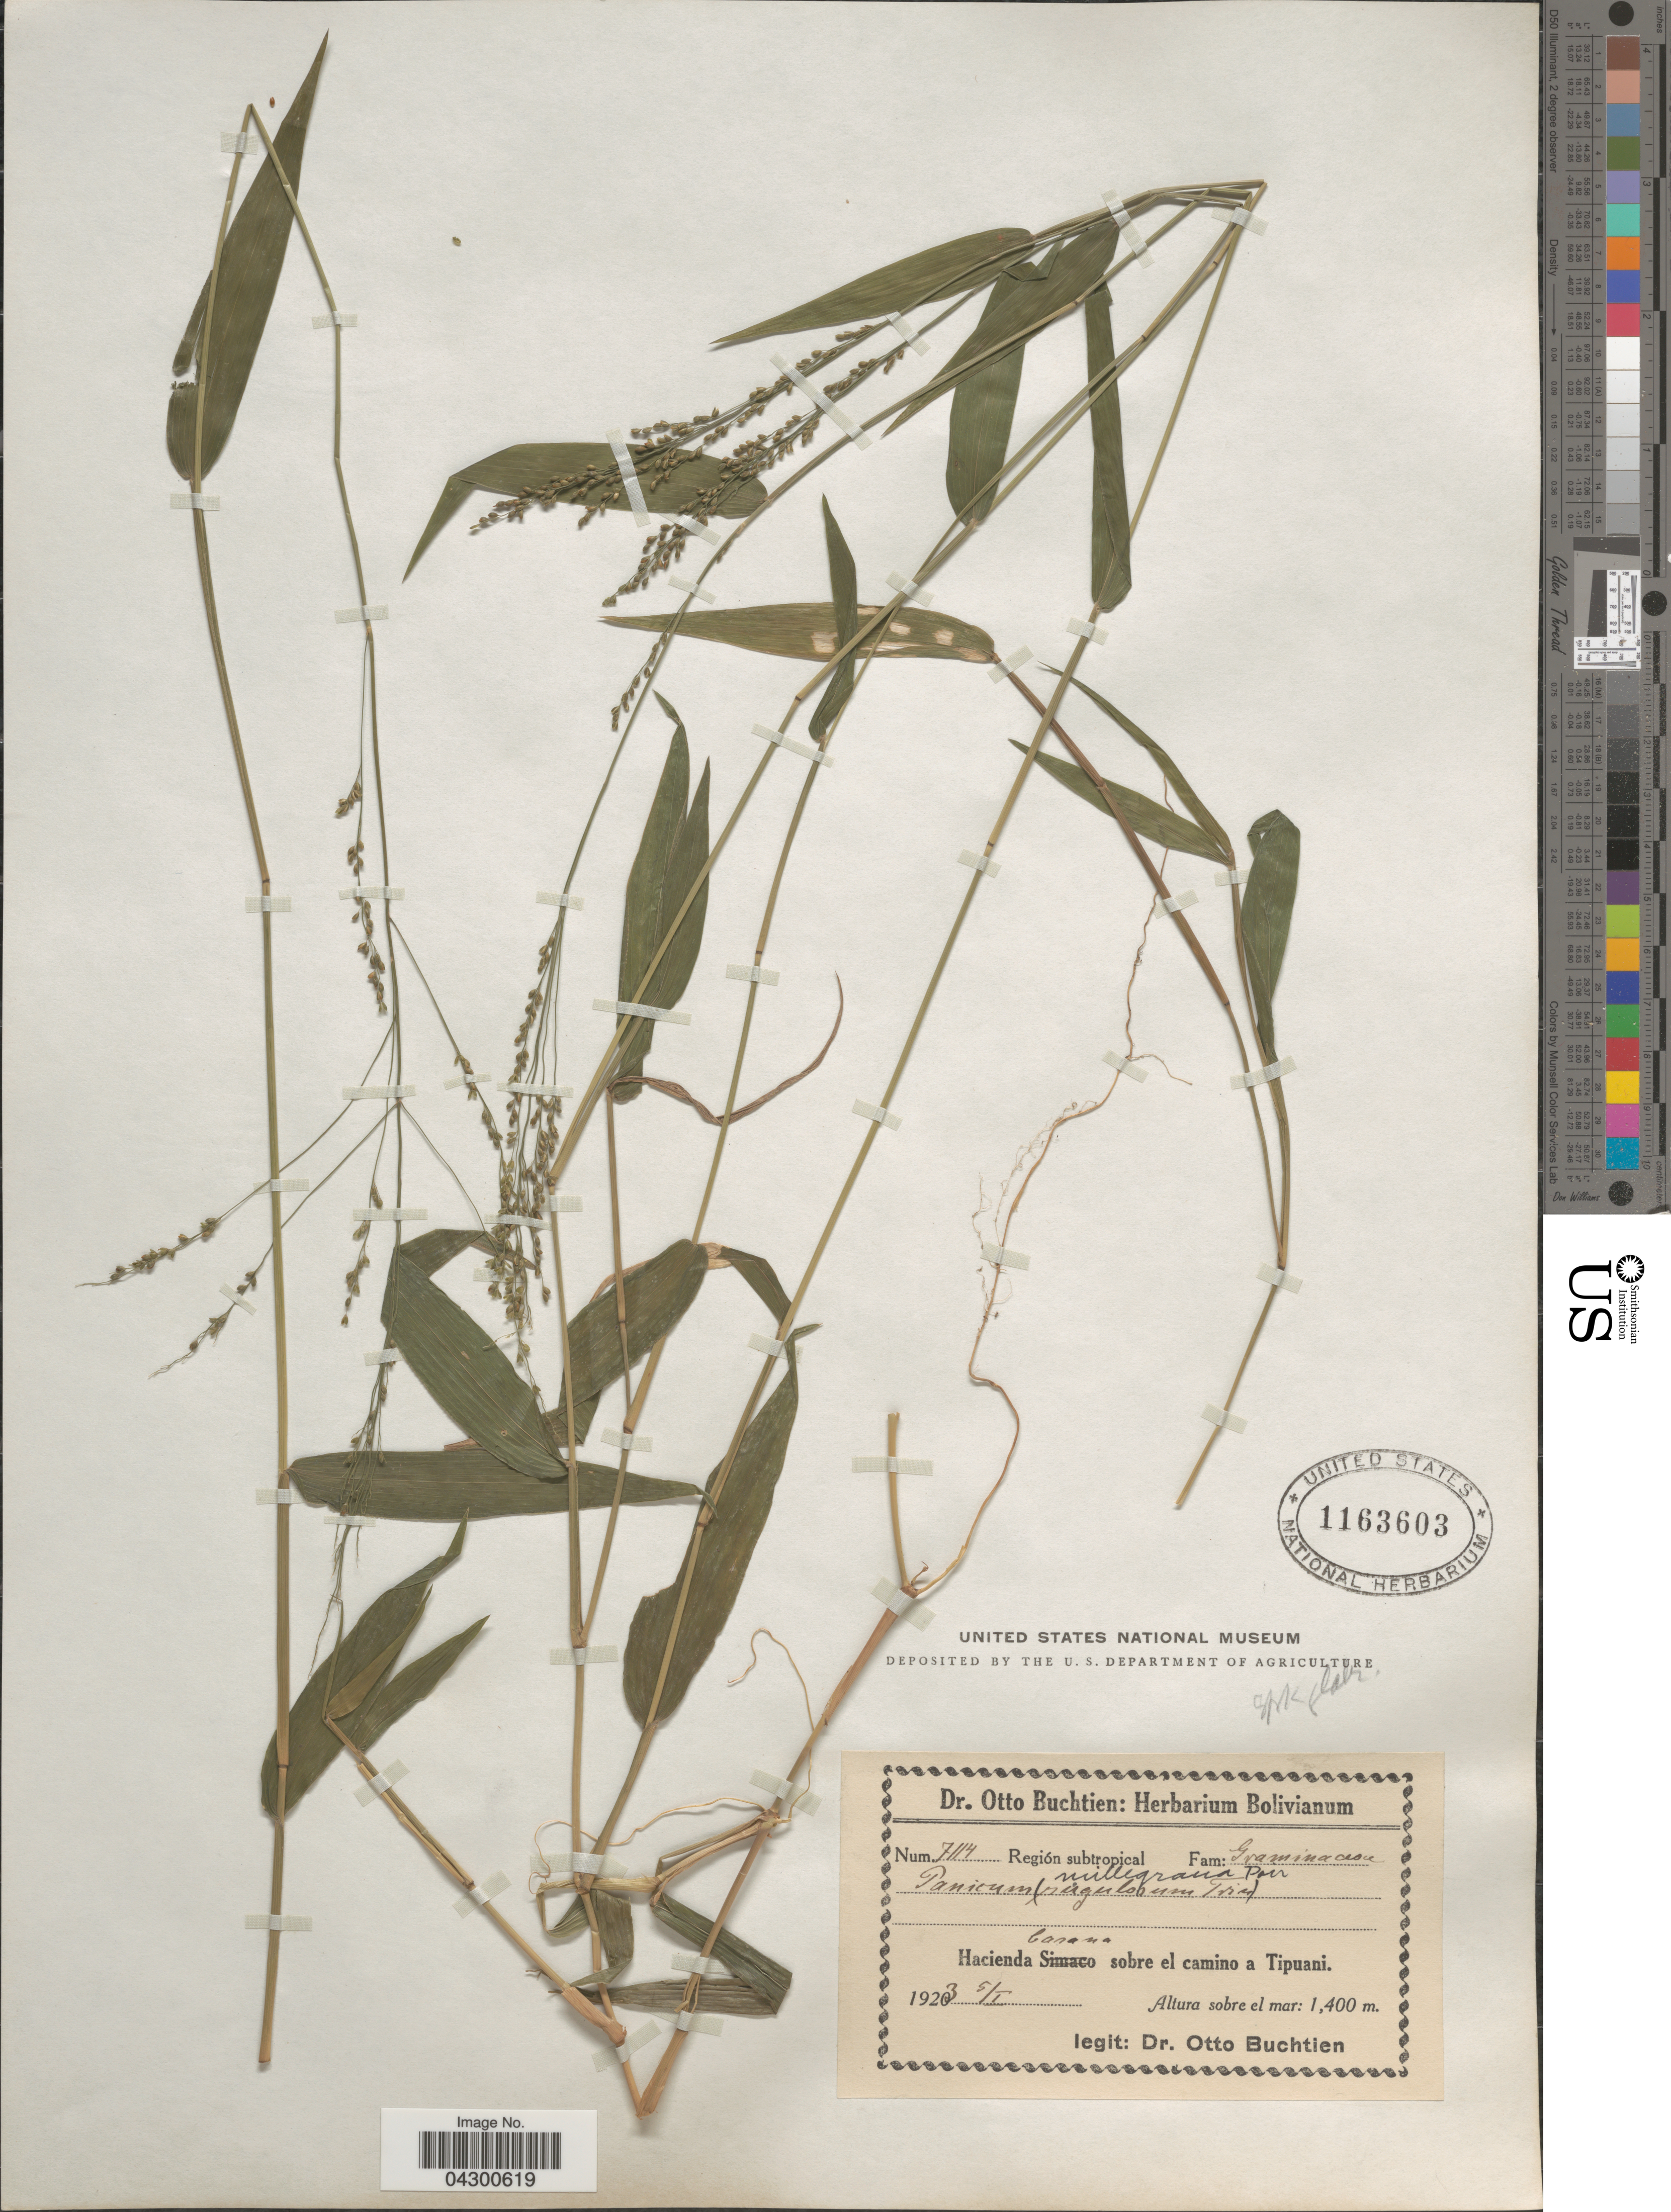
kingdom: Plantae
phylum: Tracheophyta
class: Liliopsida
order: Poales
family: Poaceae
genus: Panicum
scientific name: Panicum sellowii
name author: Nees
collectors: O. Buchtien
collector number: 7114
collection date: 1923-01-05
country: Bolivia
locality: Región subtropical. Hacienda Casana sobre el camino a Tipuani.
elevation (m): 1400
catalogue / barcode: US 1163603